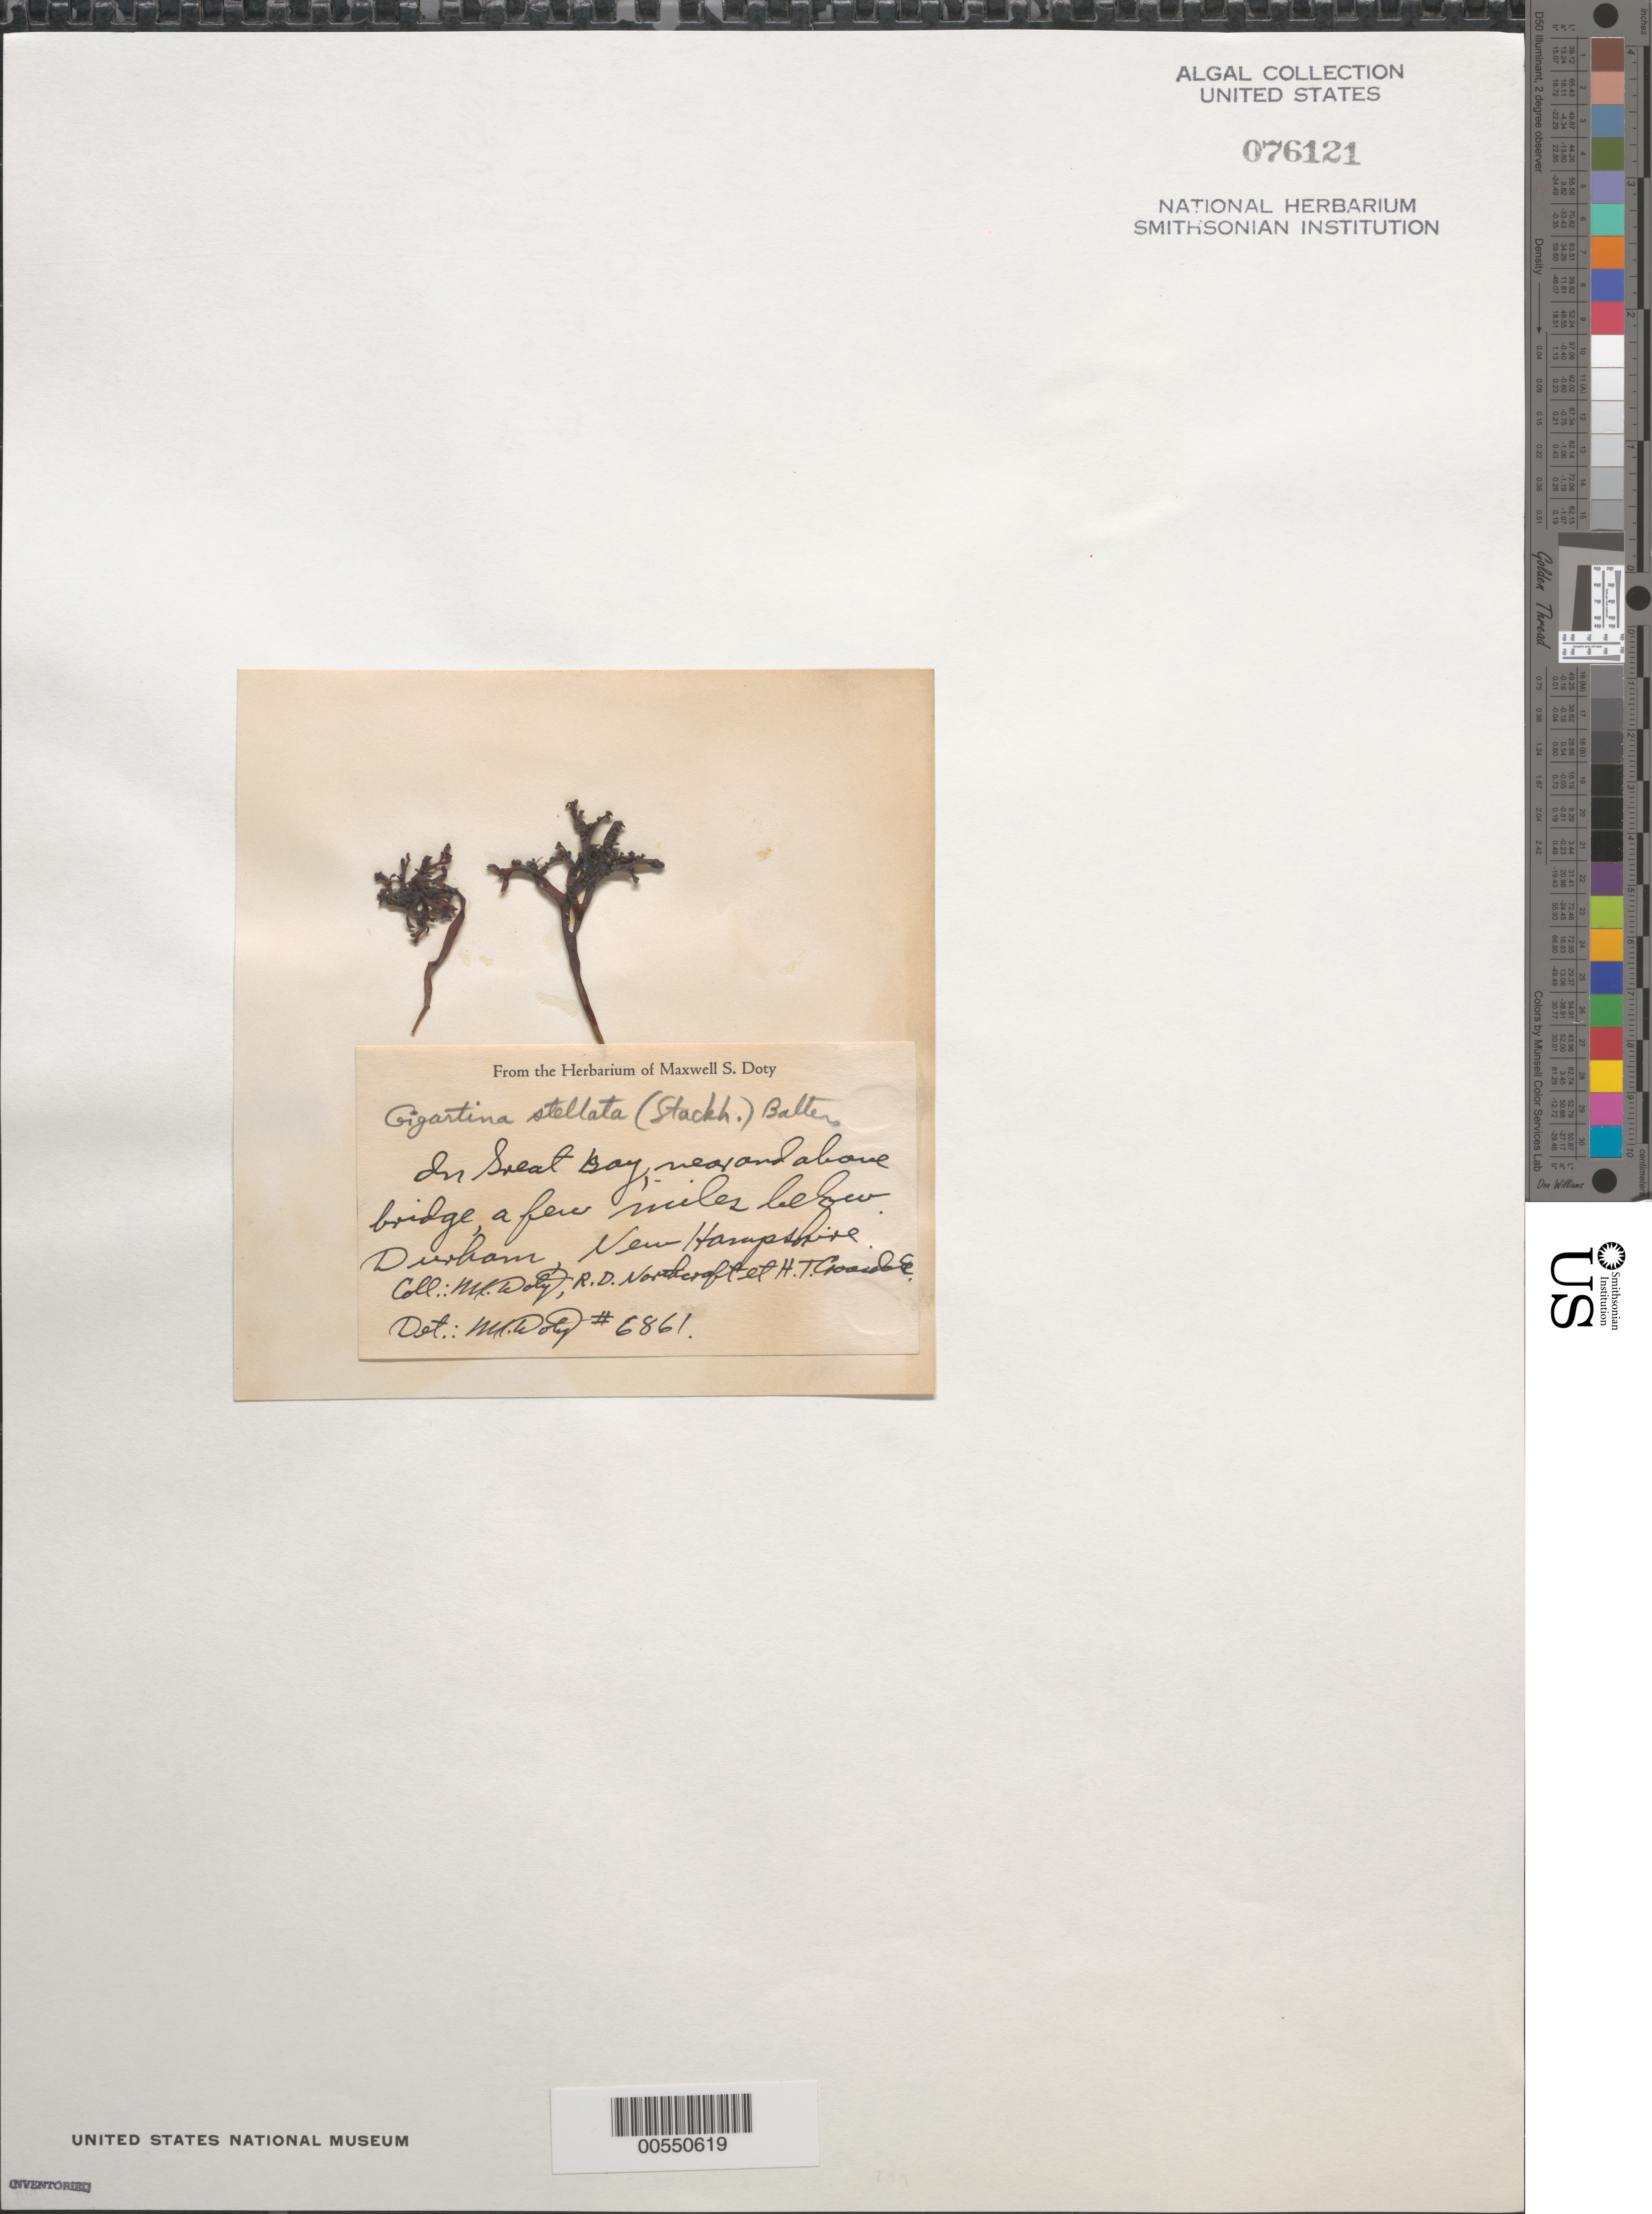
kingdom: Plantae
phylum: Rhodophyta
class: Florideophyceae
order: Gigartinales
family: Phyllophoraceae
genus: Mastocarpus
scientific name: Mastocarpus stellatus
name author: (Stackh.) Guiry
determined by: Algae name updating Project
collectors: M. S. Doty, R. Northcraft & H. T. Croasdale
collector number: MSD 6861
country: United States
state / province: New Hampshire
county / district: Strafford County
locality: Great Bay, near Durham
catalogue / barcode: US 76121